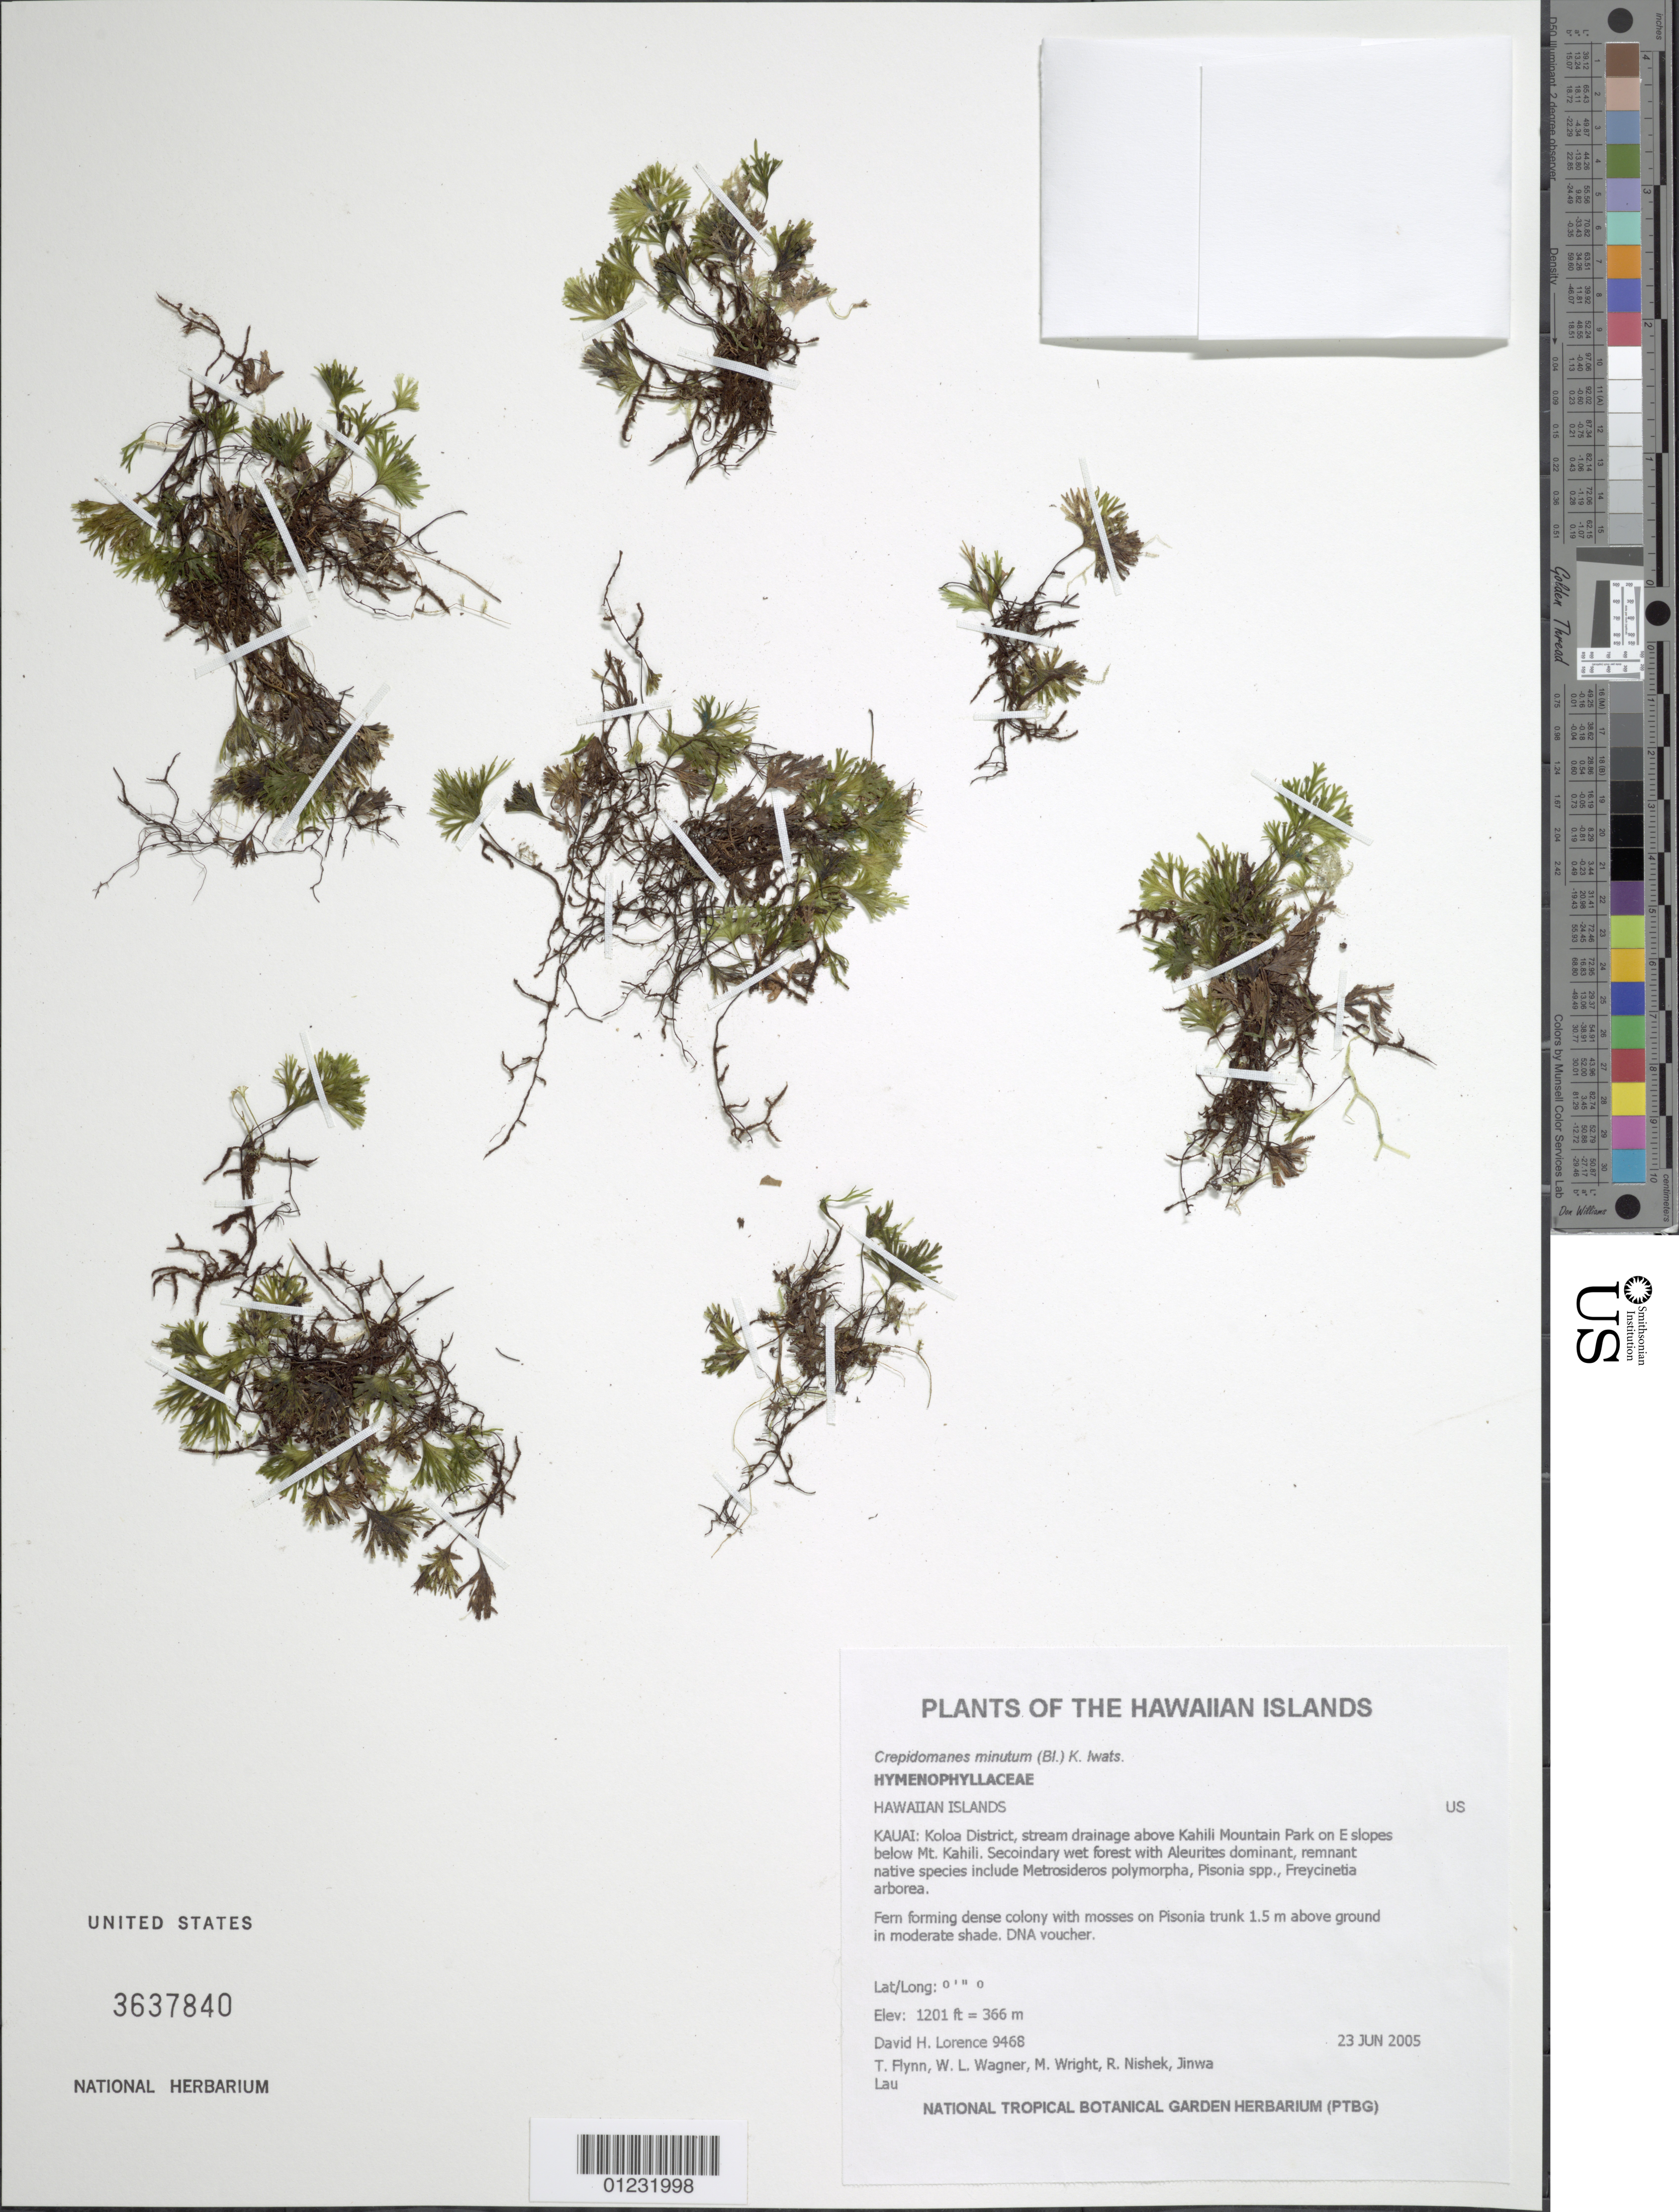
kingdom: Plantae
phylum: Tracheophyta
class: Polypodiopsida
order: Hymenophyllales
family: Hymenophyllaceae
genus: Crepidomanes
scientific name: Crepidomanes minutum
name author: (Blume) K. Iwats.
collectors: D. Lorence et al.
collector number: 9468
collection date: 2005-06-23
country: United States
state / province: Hawaii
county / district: Kauai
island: Kaua'i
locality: Koloa District, stream drainage above Kahili Mountain Park on E slopes below Mt. Kahili.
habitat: Wet forest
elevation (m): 366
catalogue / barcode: US 3637840